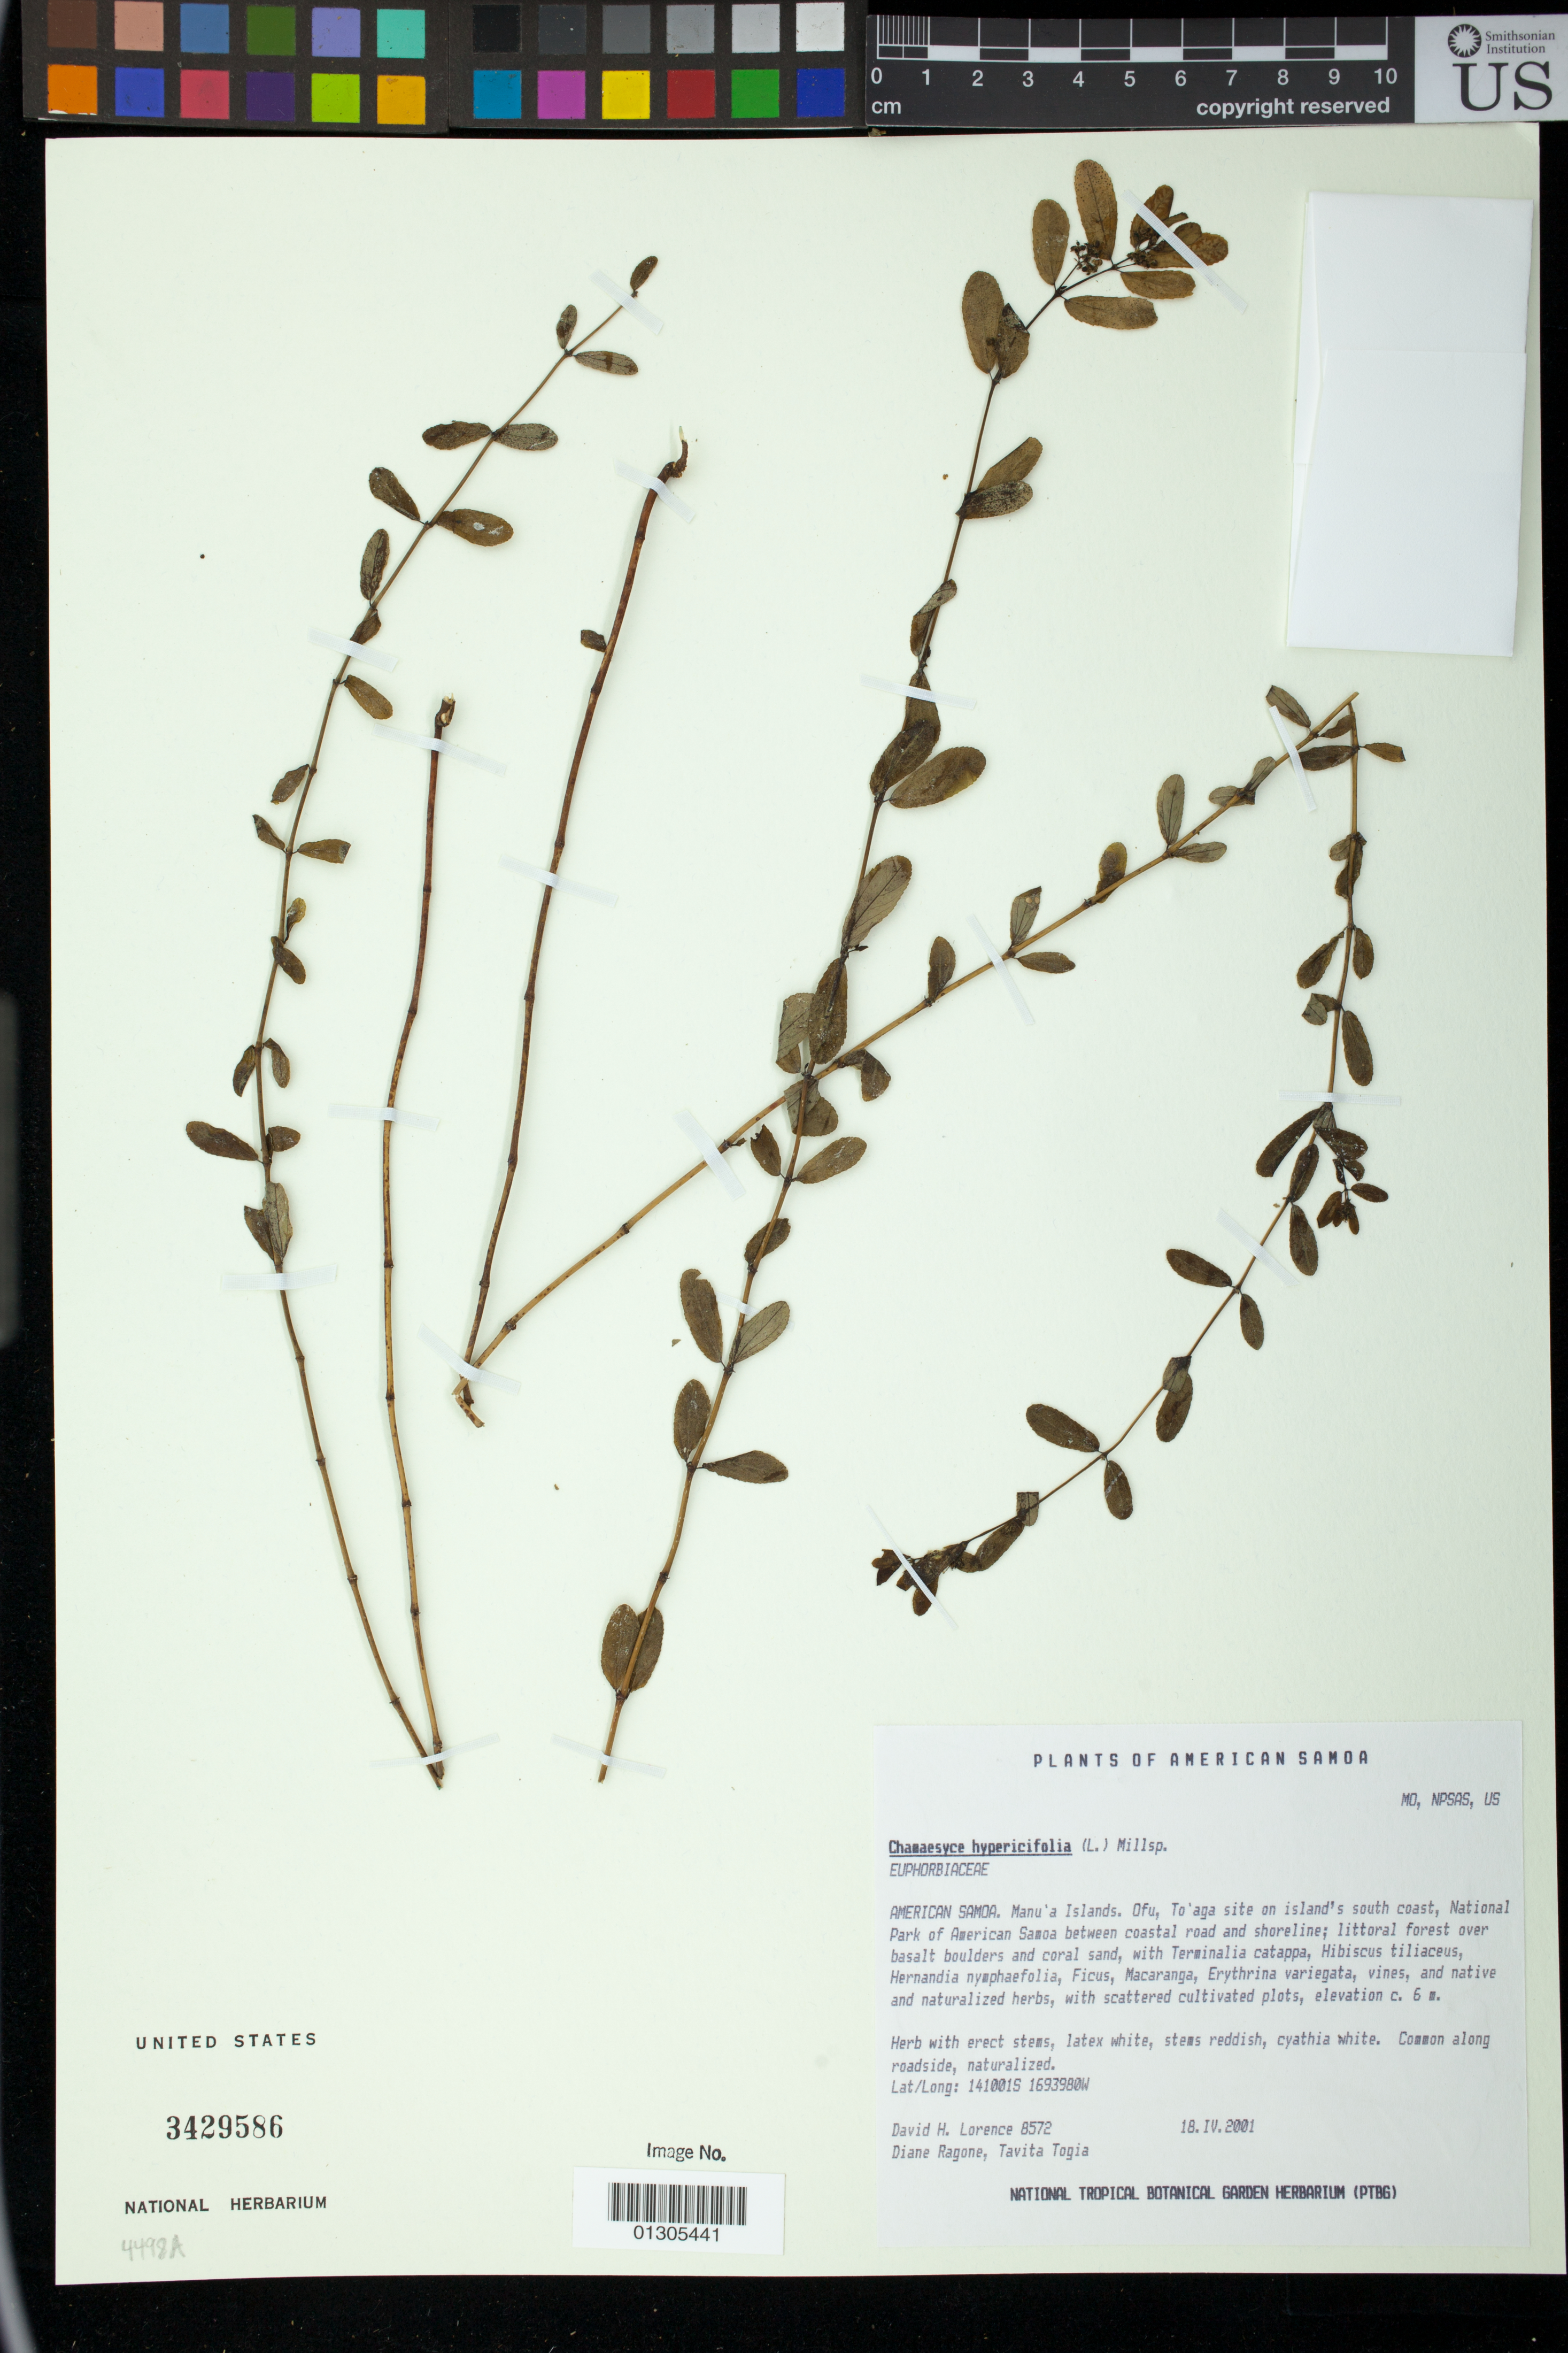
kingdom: Plantae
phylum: Tracheophyta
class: Magnoliopsida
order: Malpighiales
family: Euphorbiaceae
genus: Euphorbia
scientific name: Euphorbia hypericifolia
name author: L.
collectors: D. Lorence, D. Ragone & T. Togia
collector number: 8572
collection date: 2001-04-18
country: American Samoa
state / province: Manua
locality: Ofu, To'aga site on island's south coast, National Park of American Samoa between coastal road and shoreline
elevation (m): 6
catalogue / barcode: US 3429586